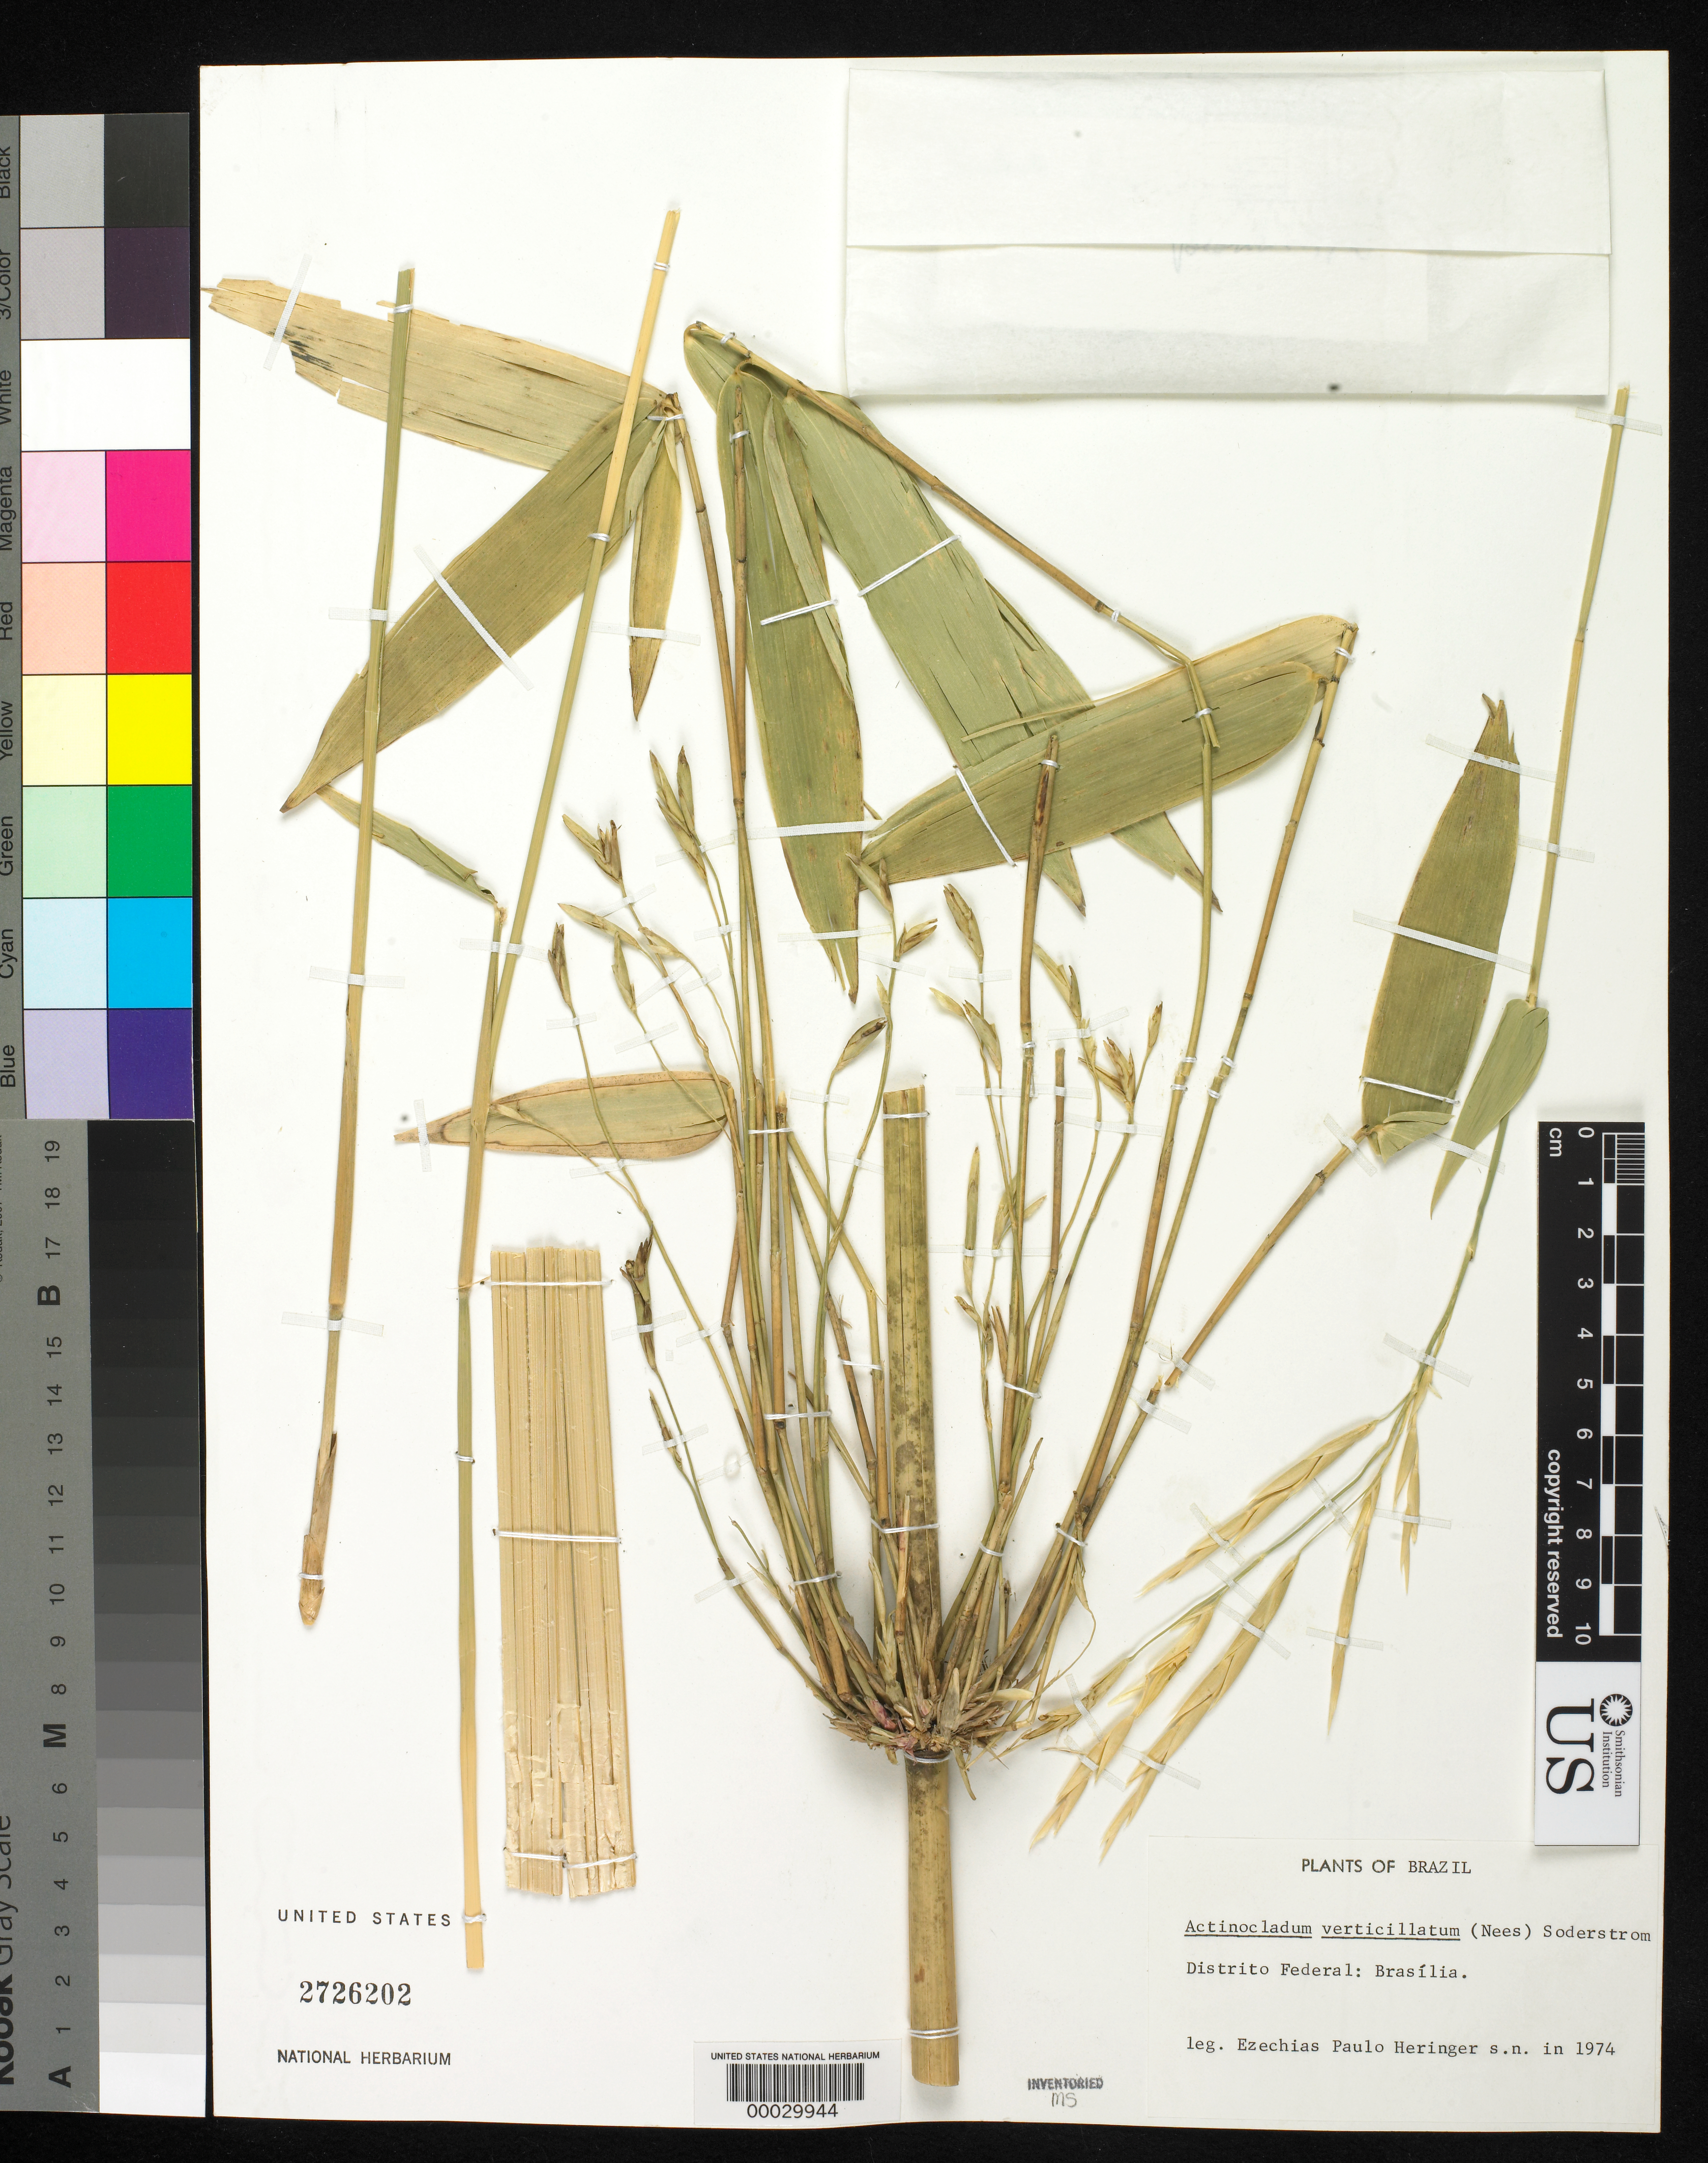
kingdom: Plantae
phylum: Tracheophyta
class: Liliopsida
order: Poales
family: Poaceae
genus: Actinocladum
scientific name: Actinocladum verticillatum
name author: (Nees) McClure ex Soderstr.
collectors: E. P. Heringer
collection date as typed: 1974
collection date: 1974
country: Brazil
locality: Brasilia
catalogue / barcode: US 2726202